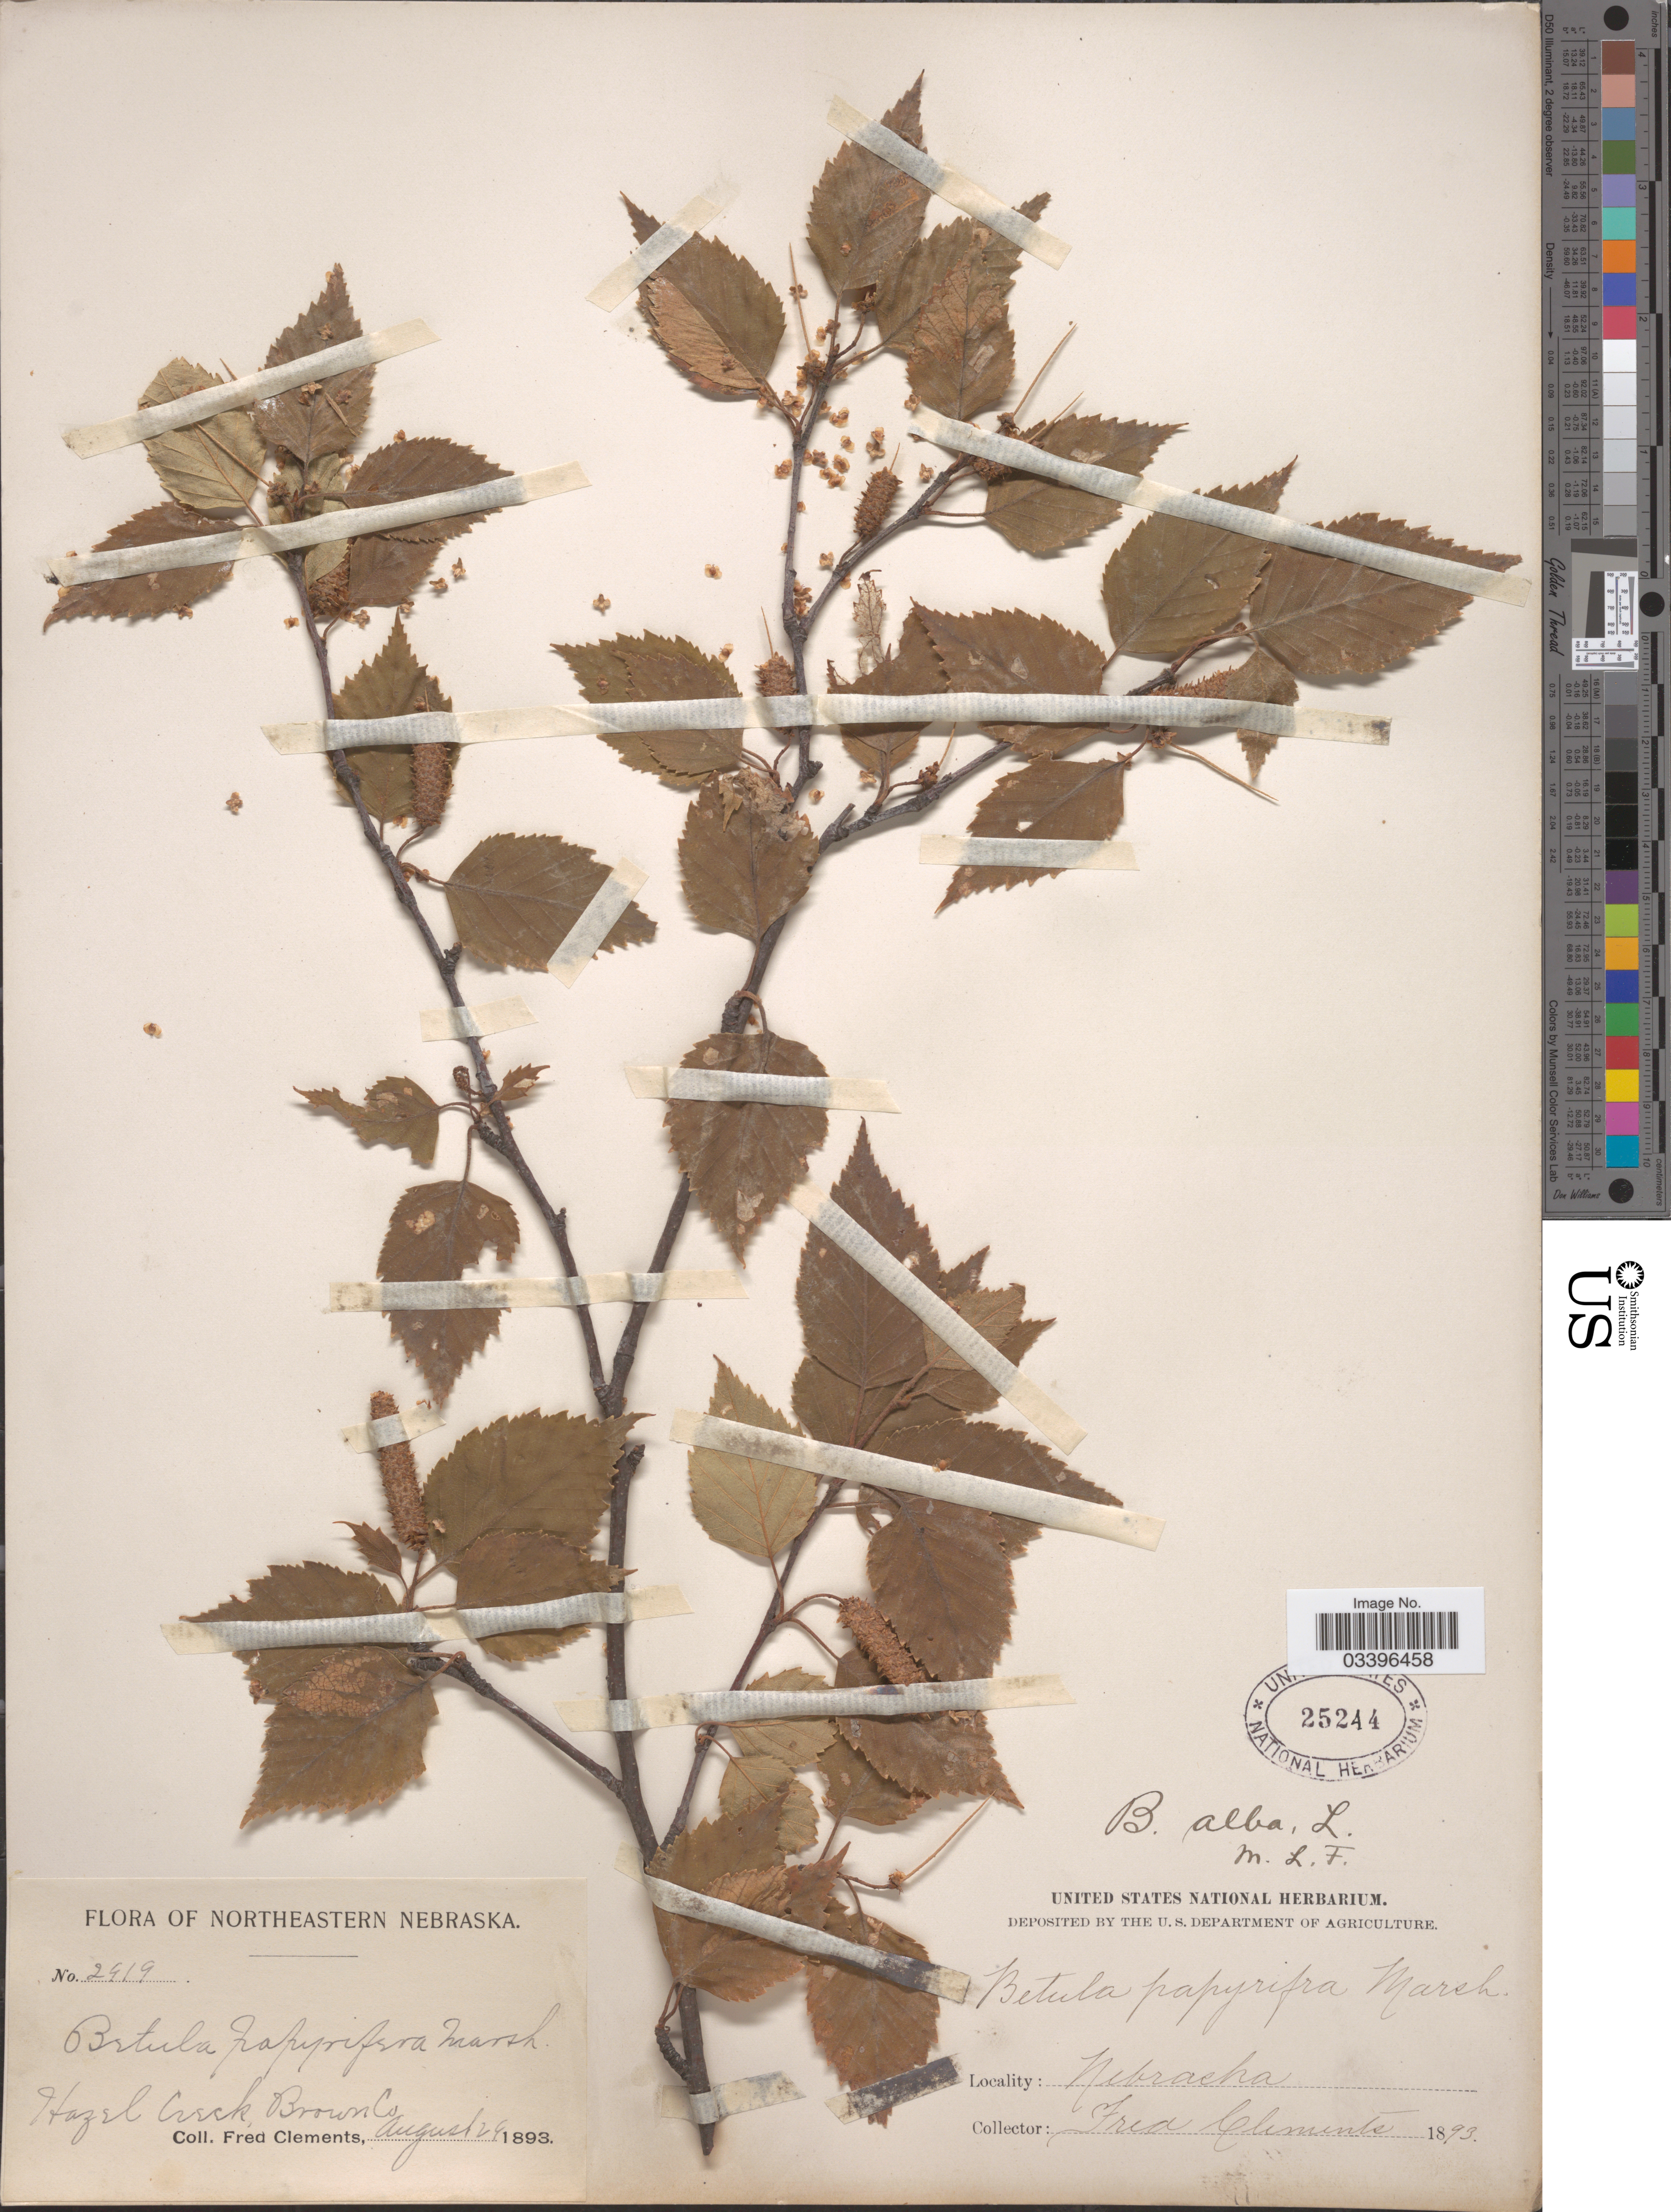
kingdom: Plantae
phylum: Tracheophyta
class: Magnoliopsida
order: Fagales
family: Betulaceae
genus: Betula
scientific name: Betula papyrifera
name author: Marshall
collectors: F. Clements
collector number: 2919*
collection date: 1893-08-24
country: United States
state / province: Nebraska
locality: Northeastern Nebraska. Hazel Creek, Brown Co.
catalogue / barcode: US 25244